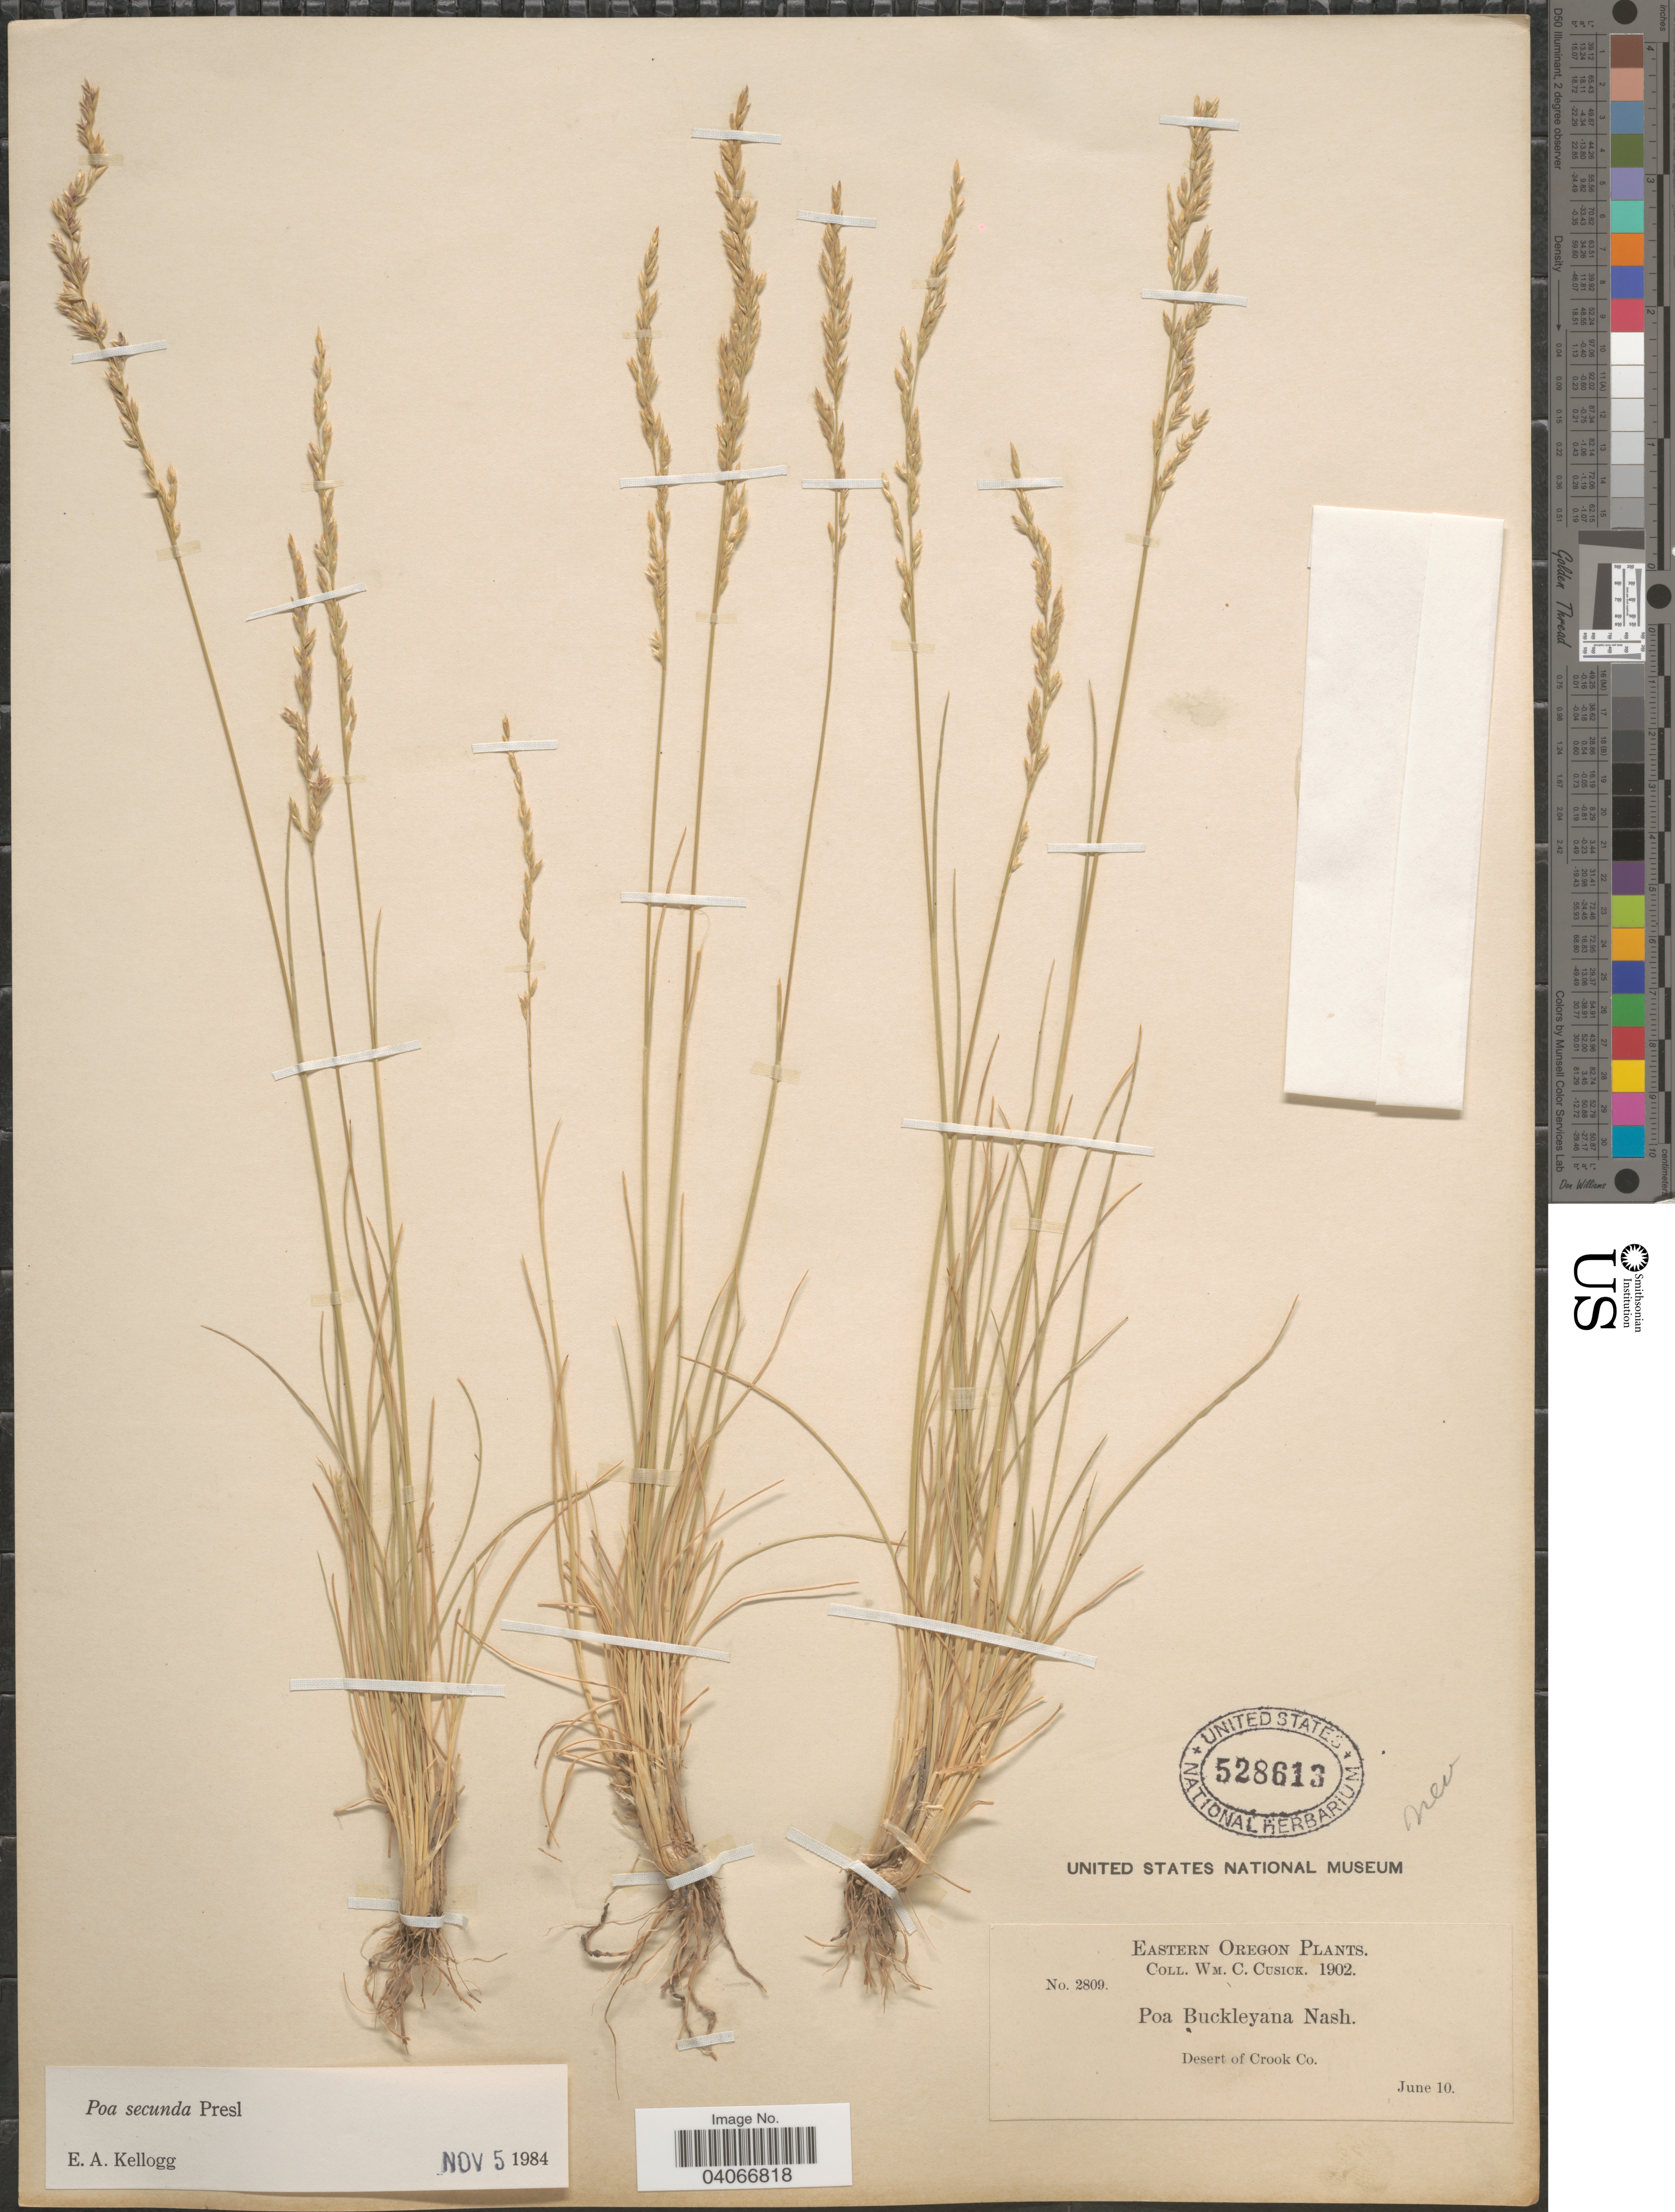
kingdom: Plantae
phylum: Tracheophyta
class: Liliopsida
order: Poales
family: Poaceae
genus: Poa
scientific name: Poa secunda subsp. secunda var. scabrella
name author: (Thurb.) Soreng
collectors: W. C. Cusick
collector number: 2809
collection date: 1902-06-10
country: United States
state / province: Oregon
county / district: Crook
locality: Eastern Oregon. Desert of Crook Co.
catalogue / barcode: US 528613